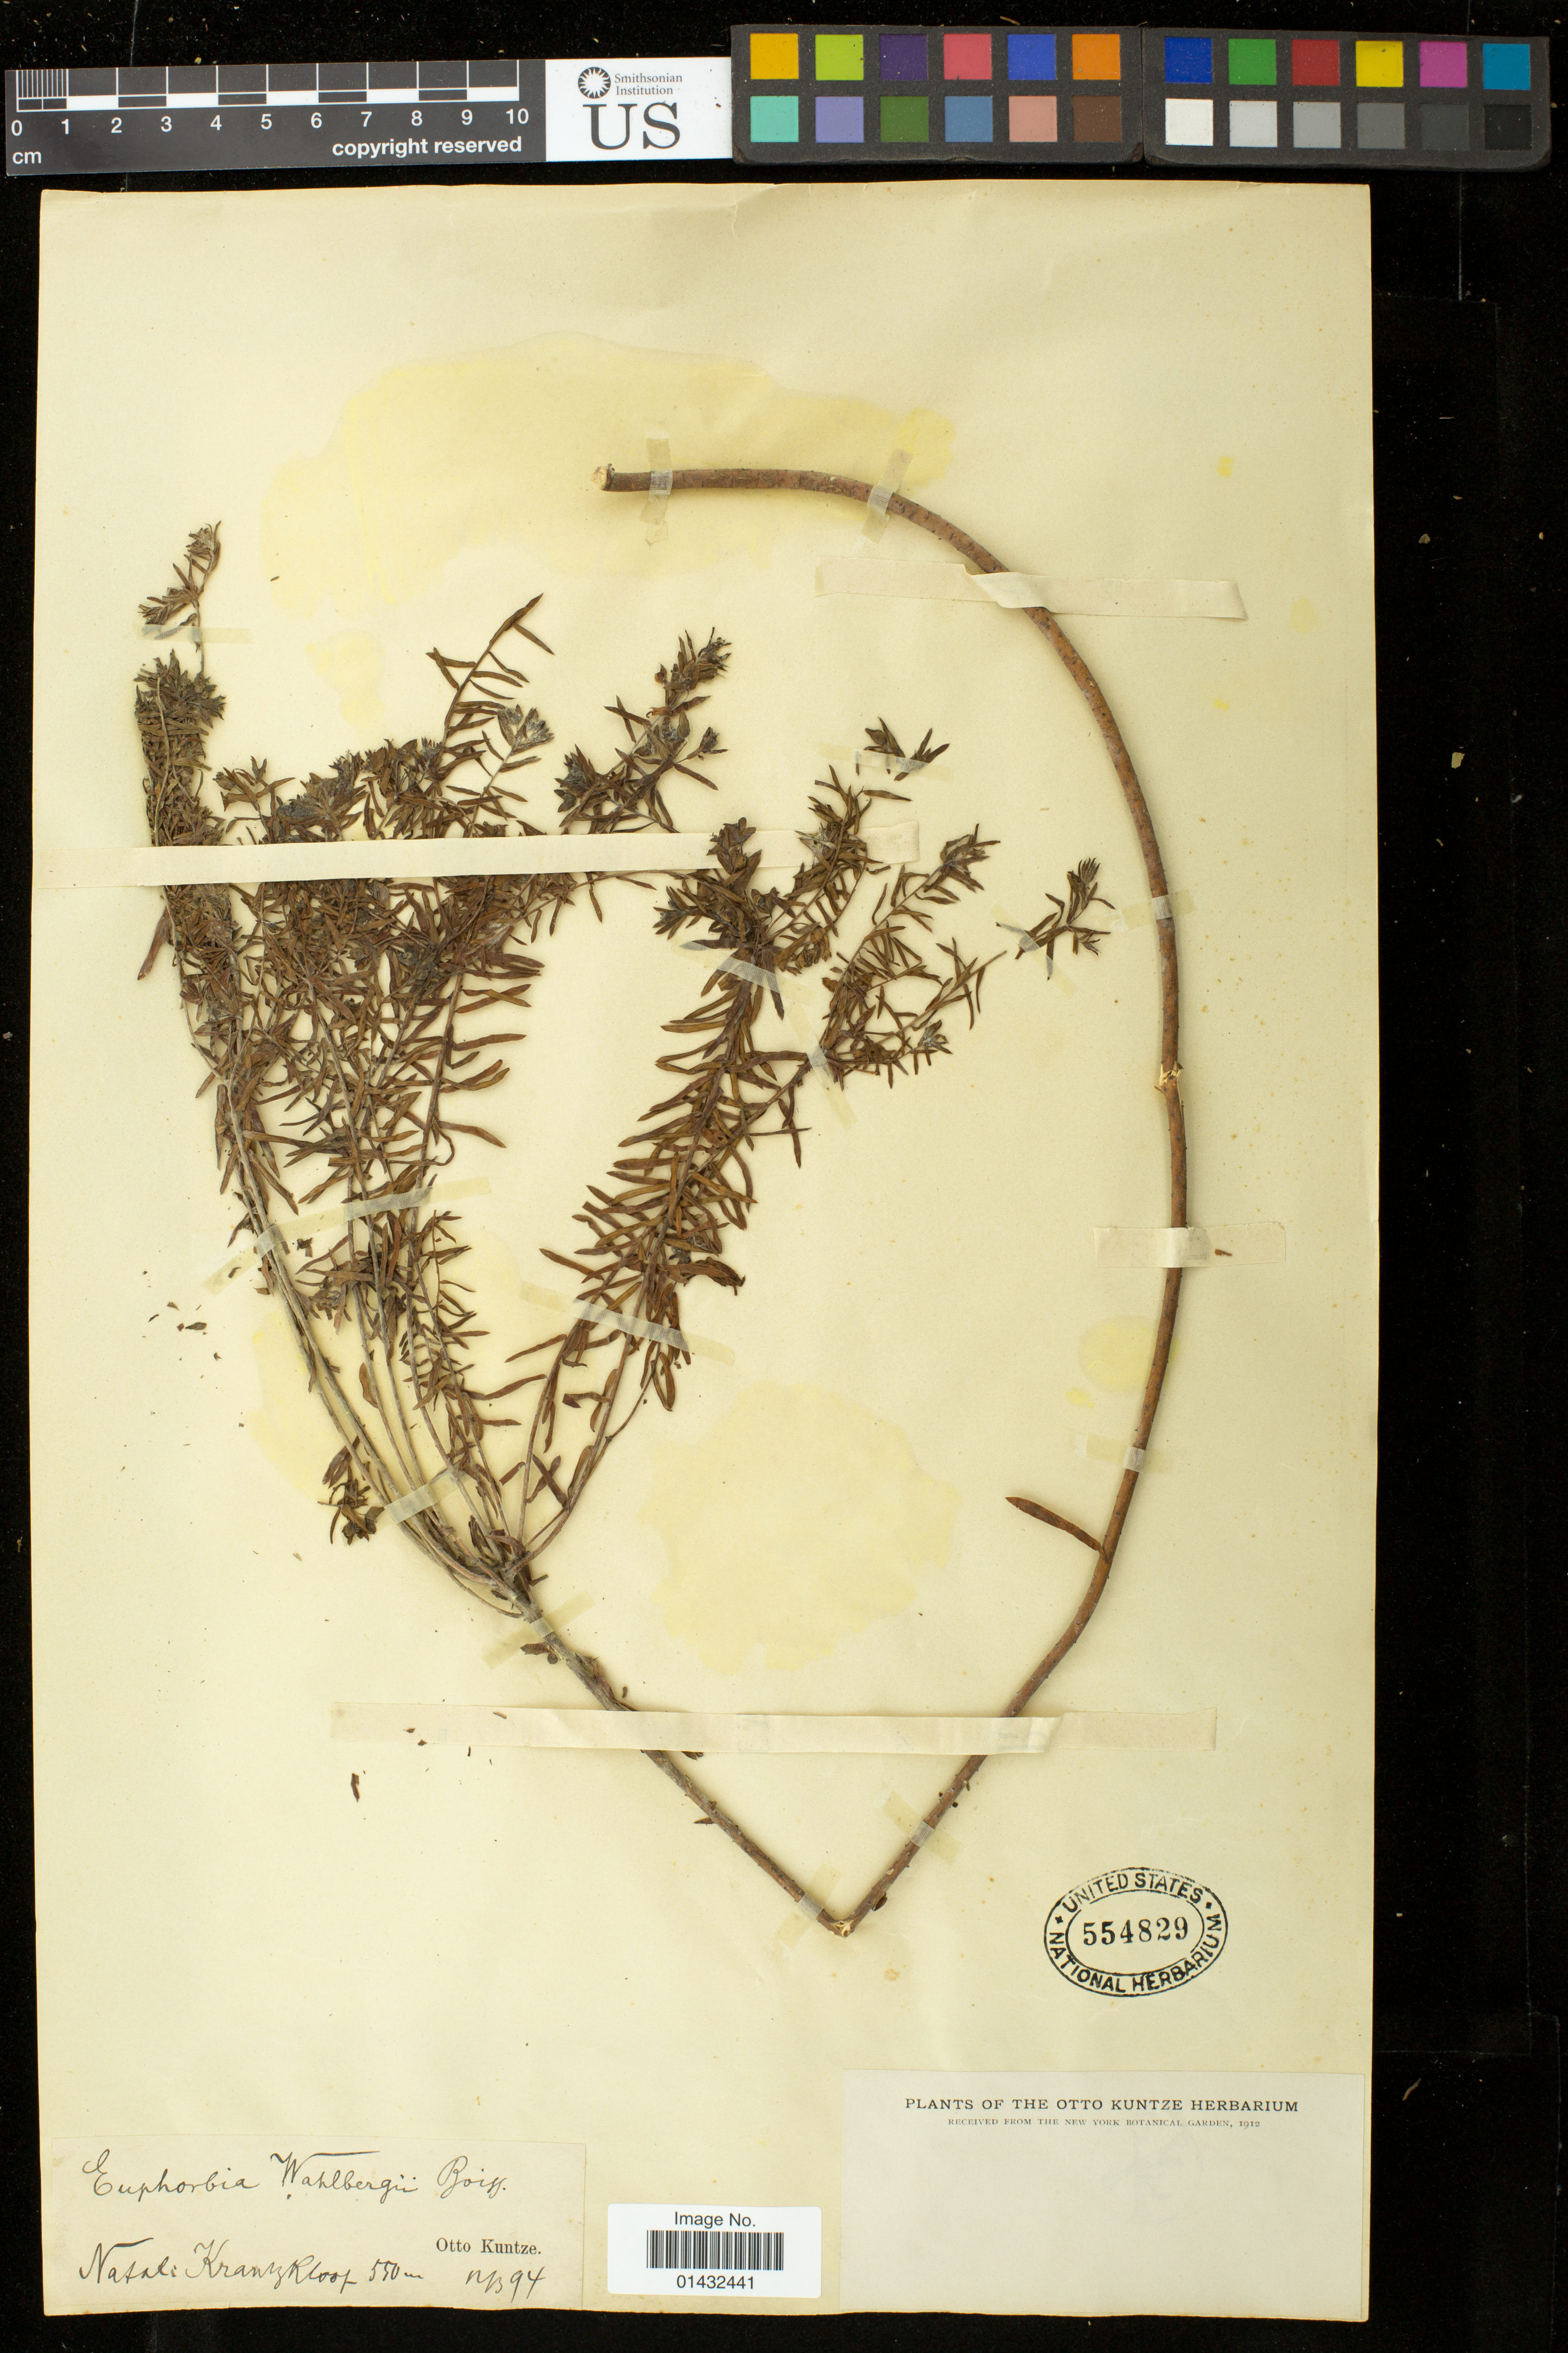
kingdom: Plantae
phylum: Tracheophyta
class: Magnoliopsida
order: Malpighiales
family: Euphorbiaceae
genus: Euphorbia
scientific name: Euphorbia involucrata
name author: Boiss.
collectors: C.E.O. Kuntze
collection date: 1894-03-11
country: South Africa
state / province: KwaZulu-Natal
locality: Kranzkloof [Krantzkloof]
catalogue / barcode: US 554829